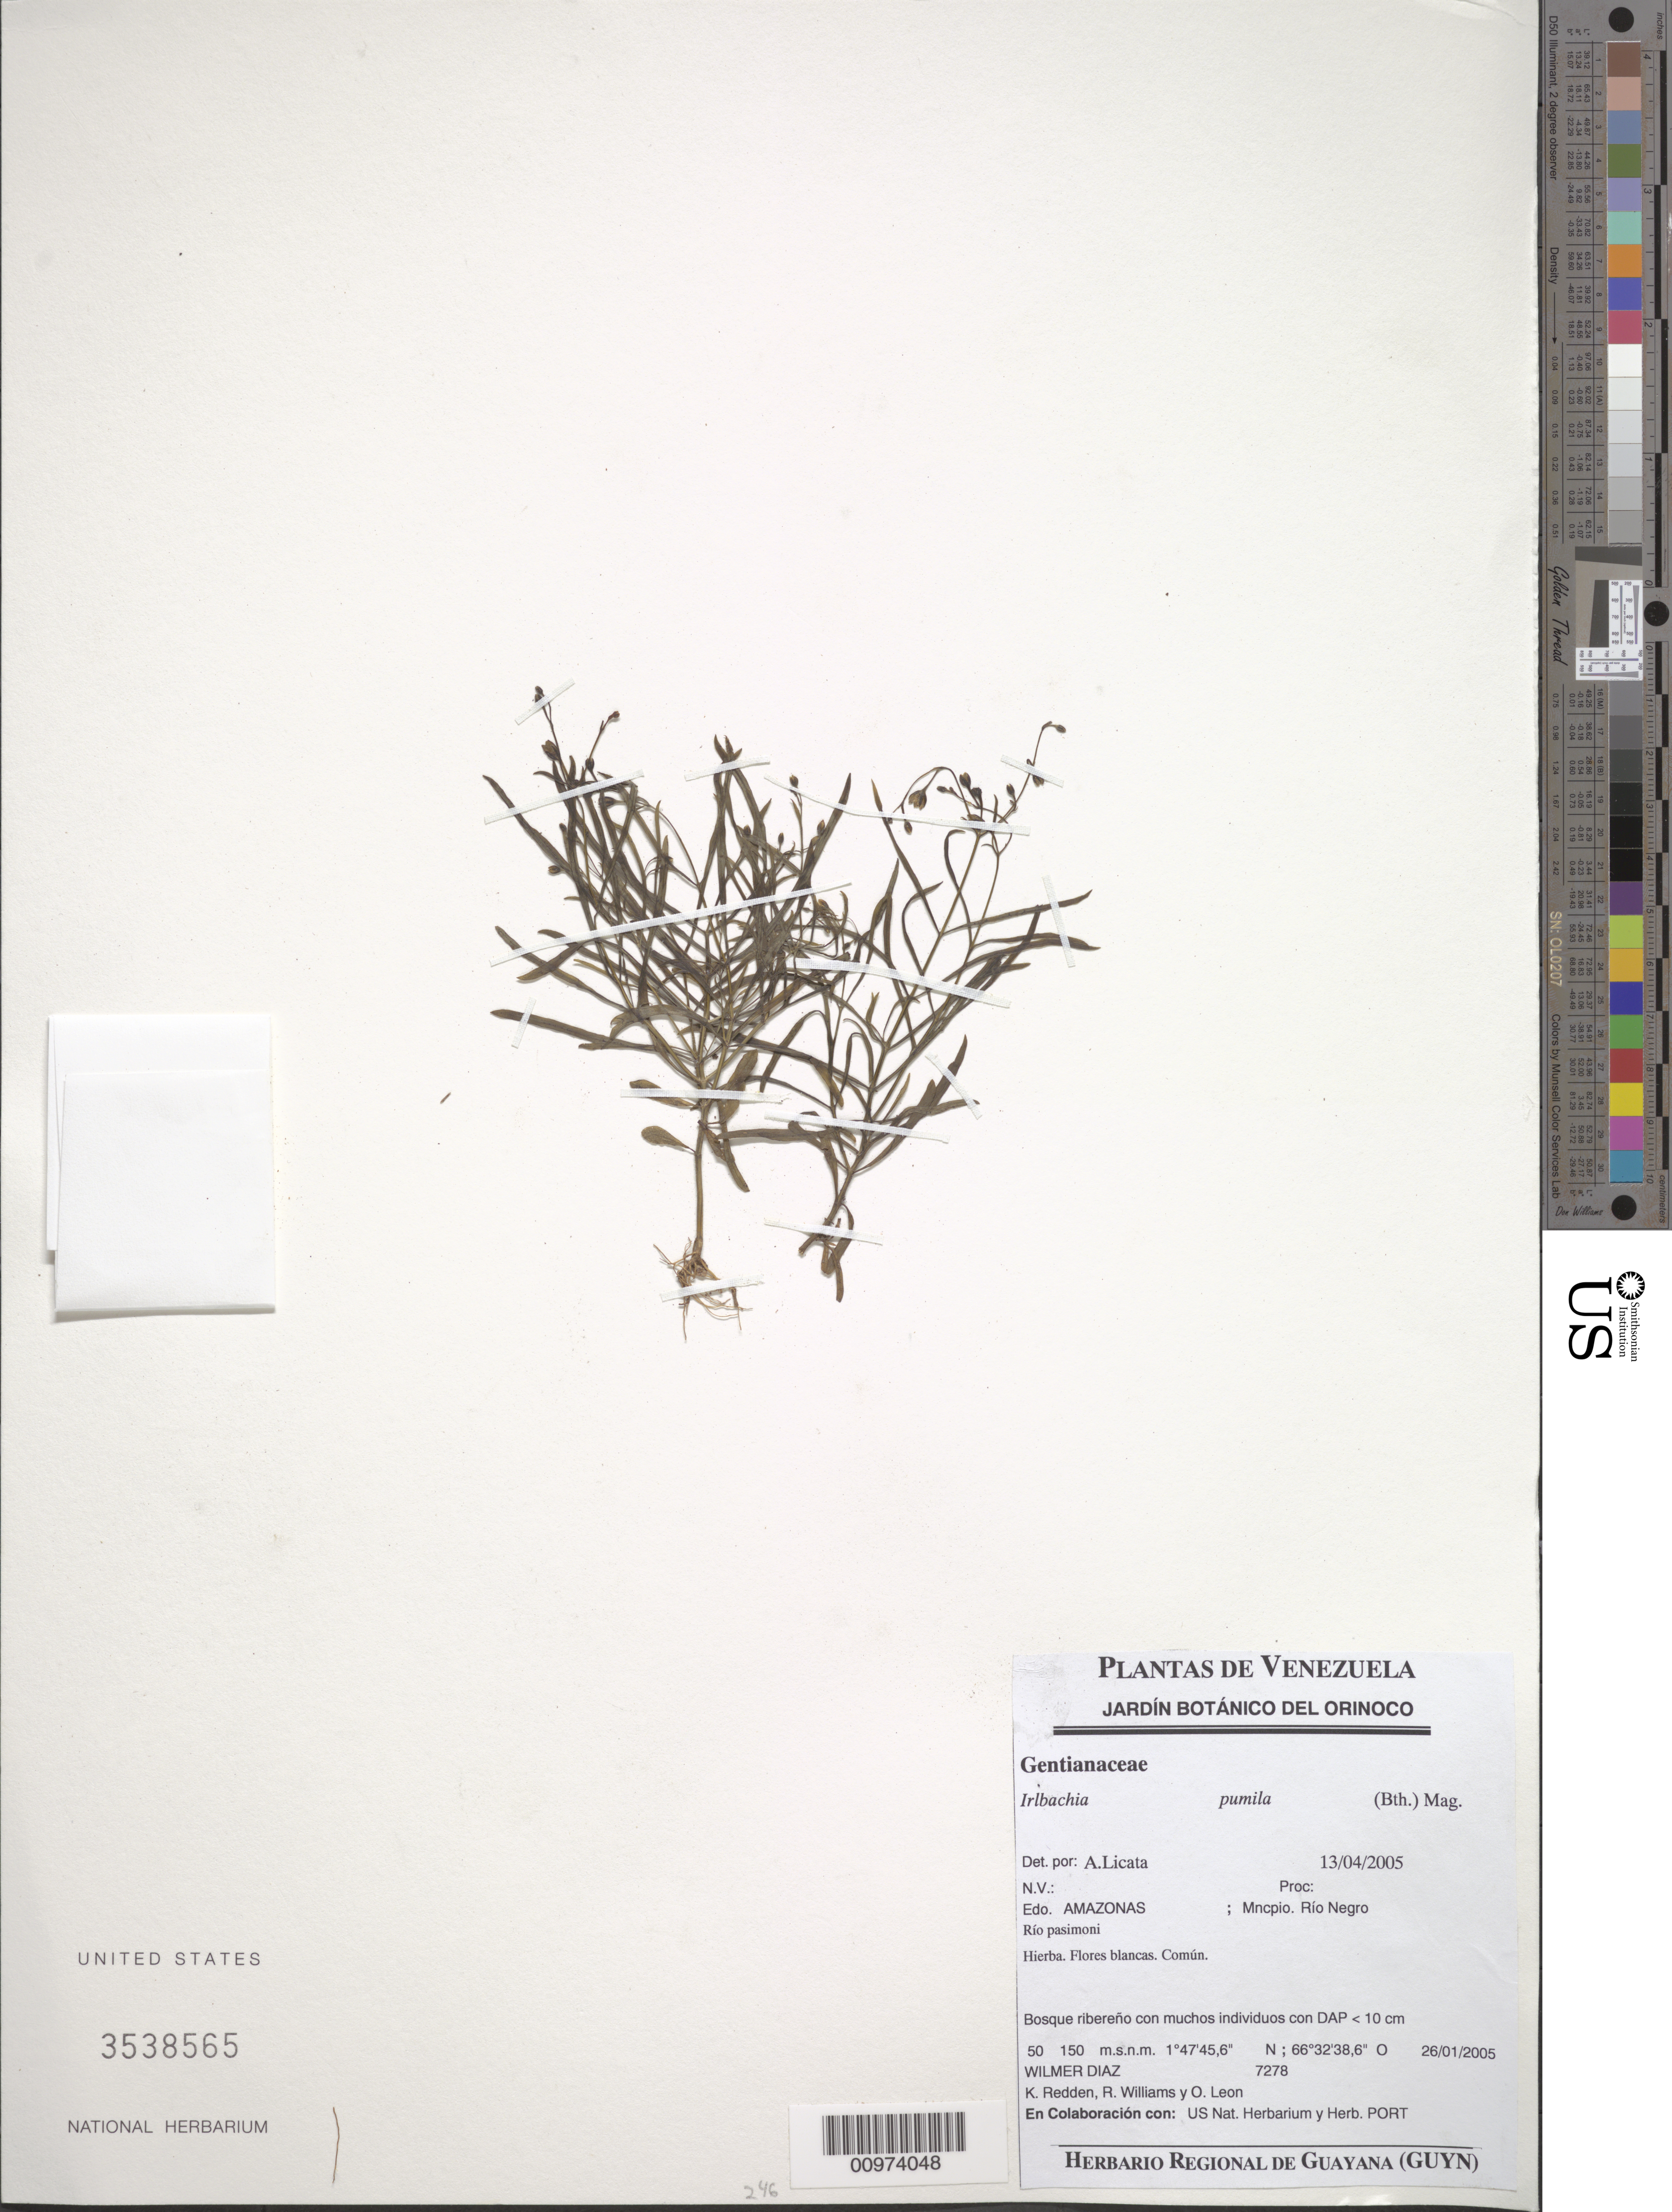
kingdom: Plantae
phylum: Tracheophyta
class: Magnoliopsida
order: Gentianales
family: Gentianaceae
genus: Irlbachia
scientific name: Irlbachia pumila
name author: (Benth.) Maguire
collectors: W. Díaz P., K. M. Redden, R. Williams & O. León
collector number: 7278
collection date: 2005-01-26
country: Venezuela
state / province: Amazonas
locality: Mncpio. Río Negro. Róp pasimoni.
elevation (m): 50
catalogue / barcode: US 3538565